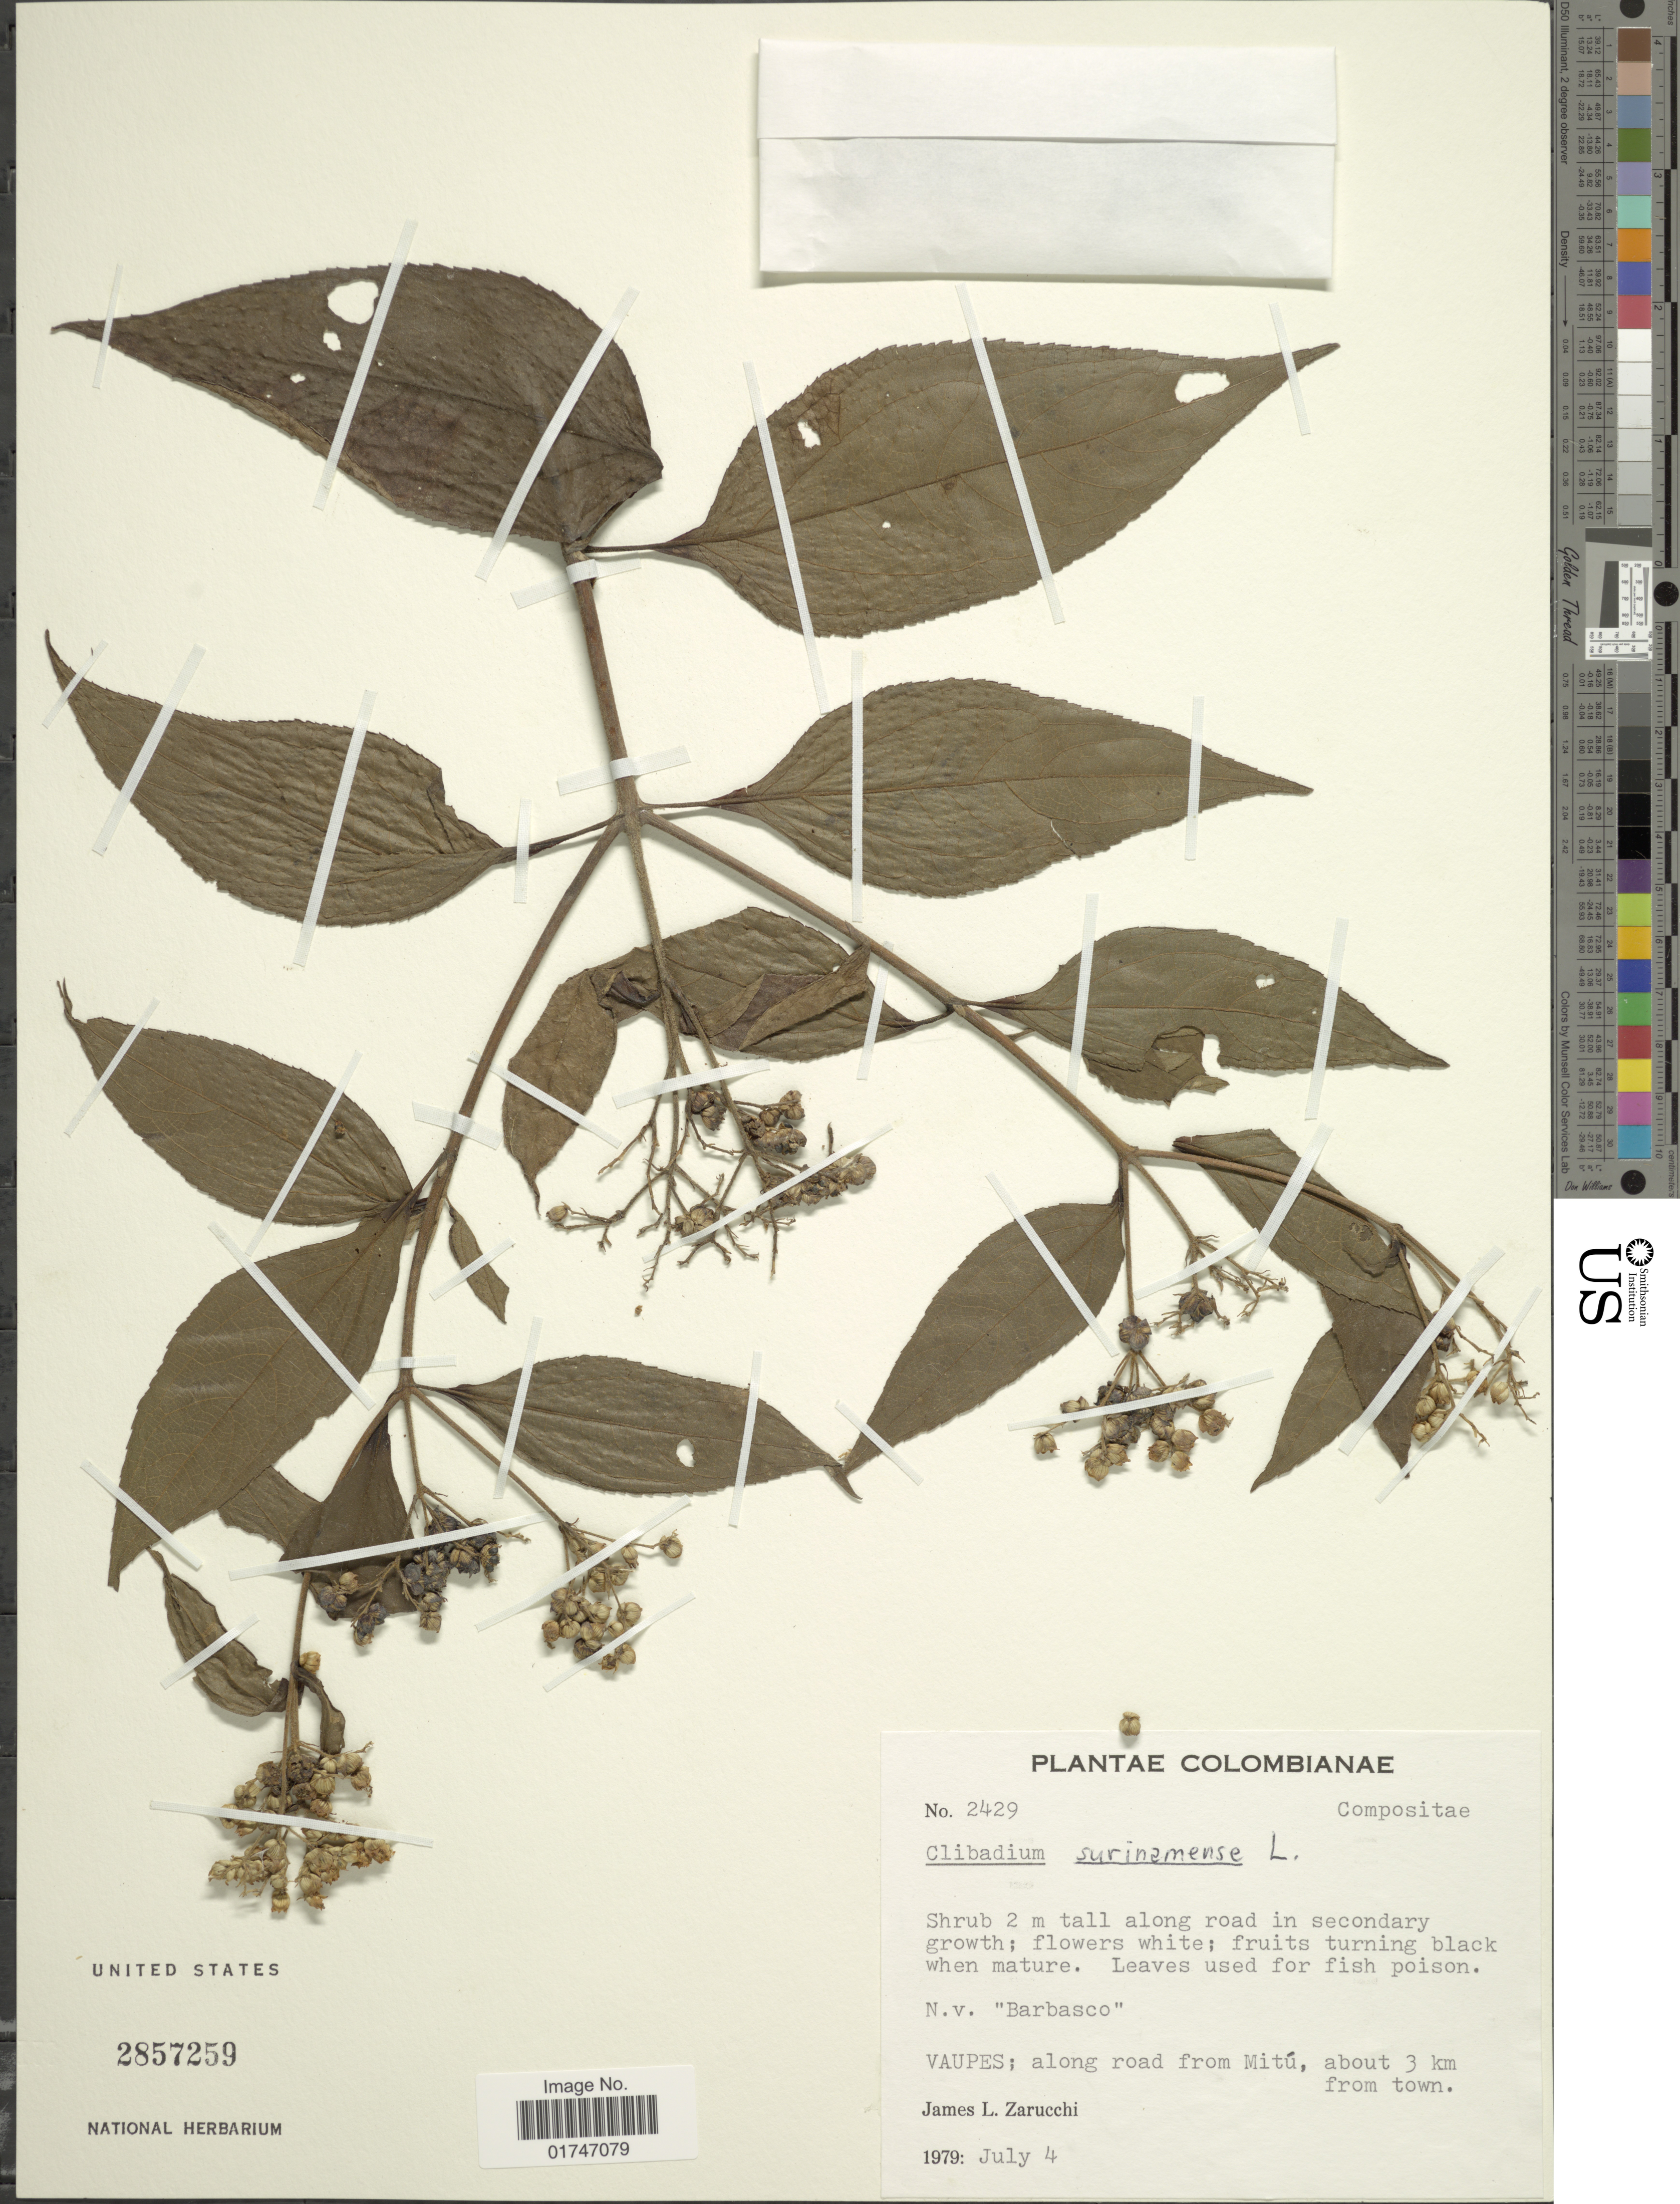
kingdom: Plantae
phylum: Tracheophyta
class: Magnoliopsida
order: Asterales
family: Asteraceae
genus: Clibadium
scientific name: Clibadium surinamense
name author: L.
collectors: J. L. Zarucchi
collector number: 2429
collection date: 1979-07-04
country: Colombia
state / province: Vaupés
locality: Vaupes: along road from Mitú, about 3 km from town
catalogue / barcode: US 2857259